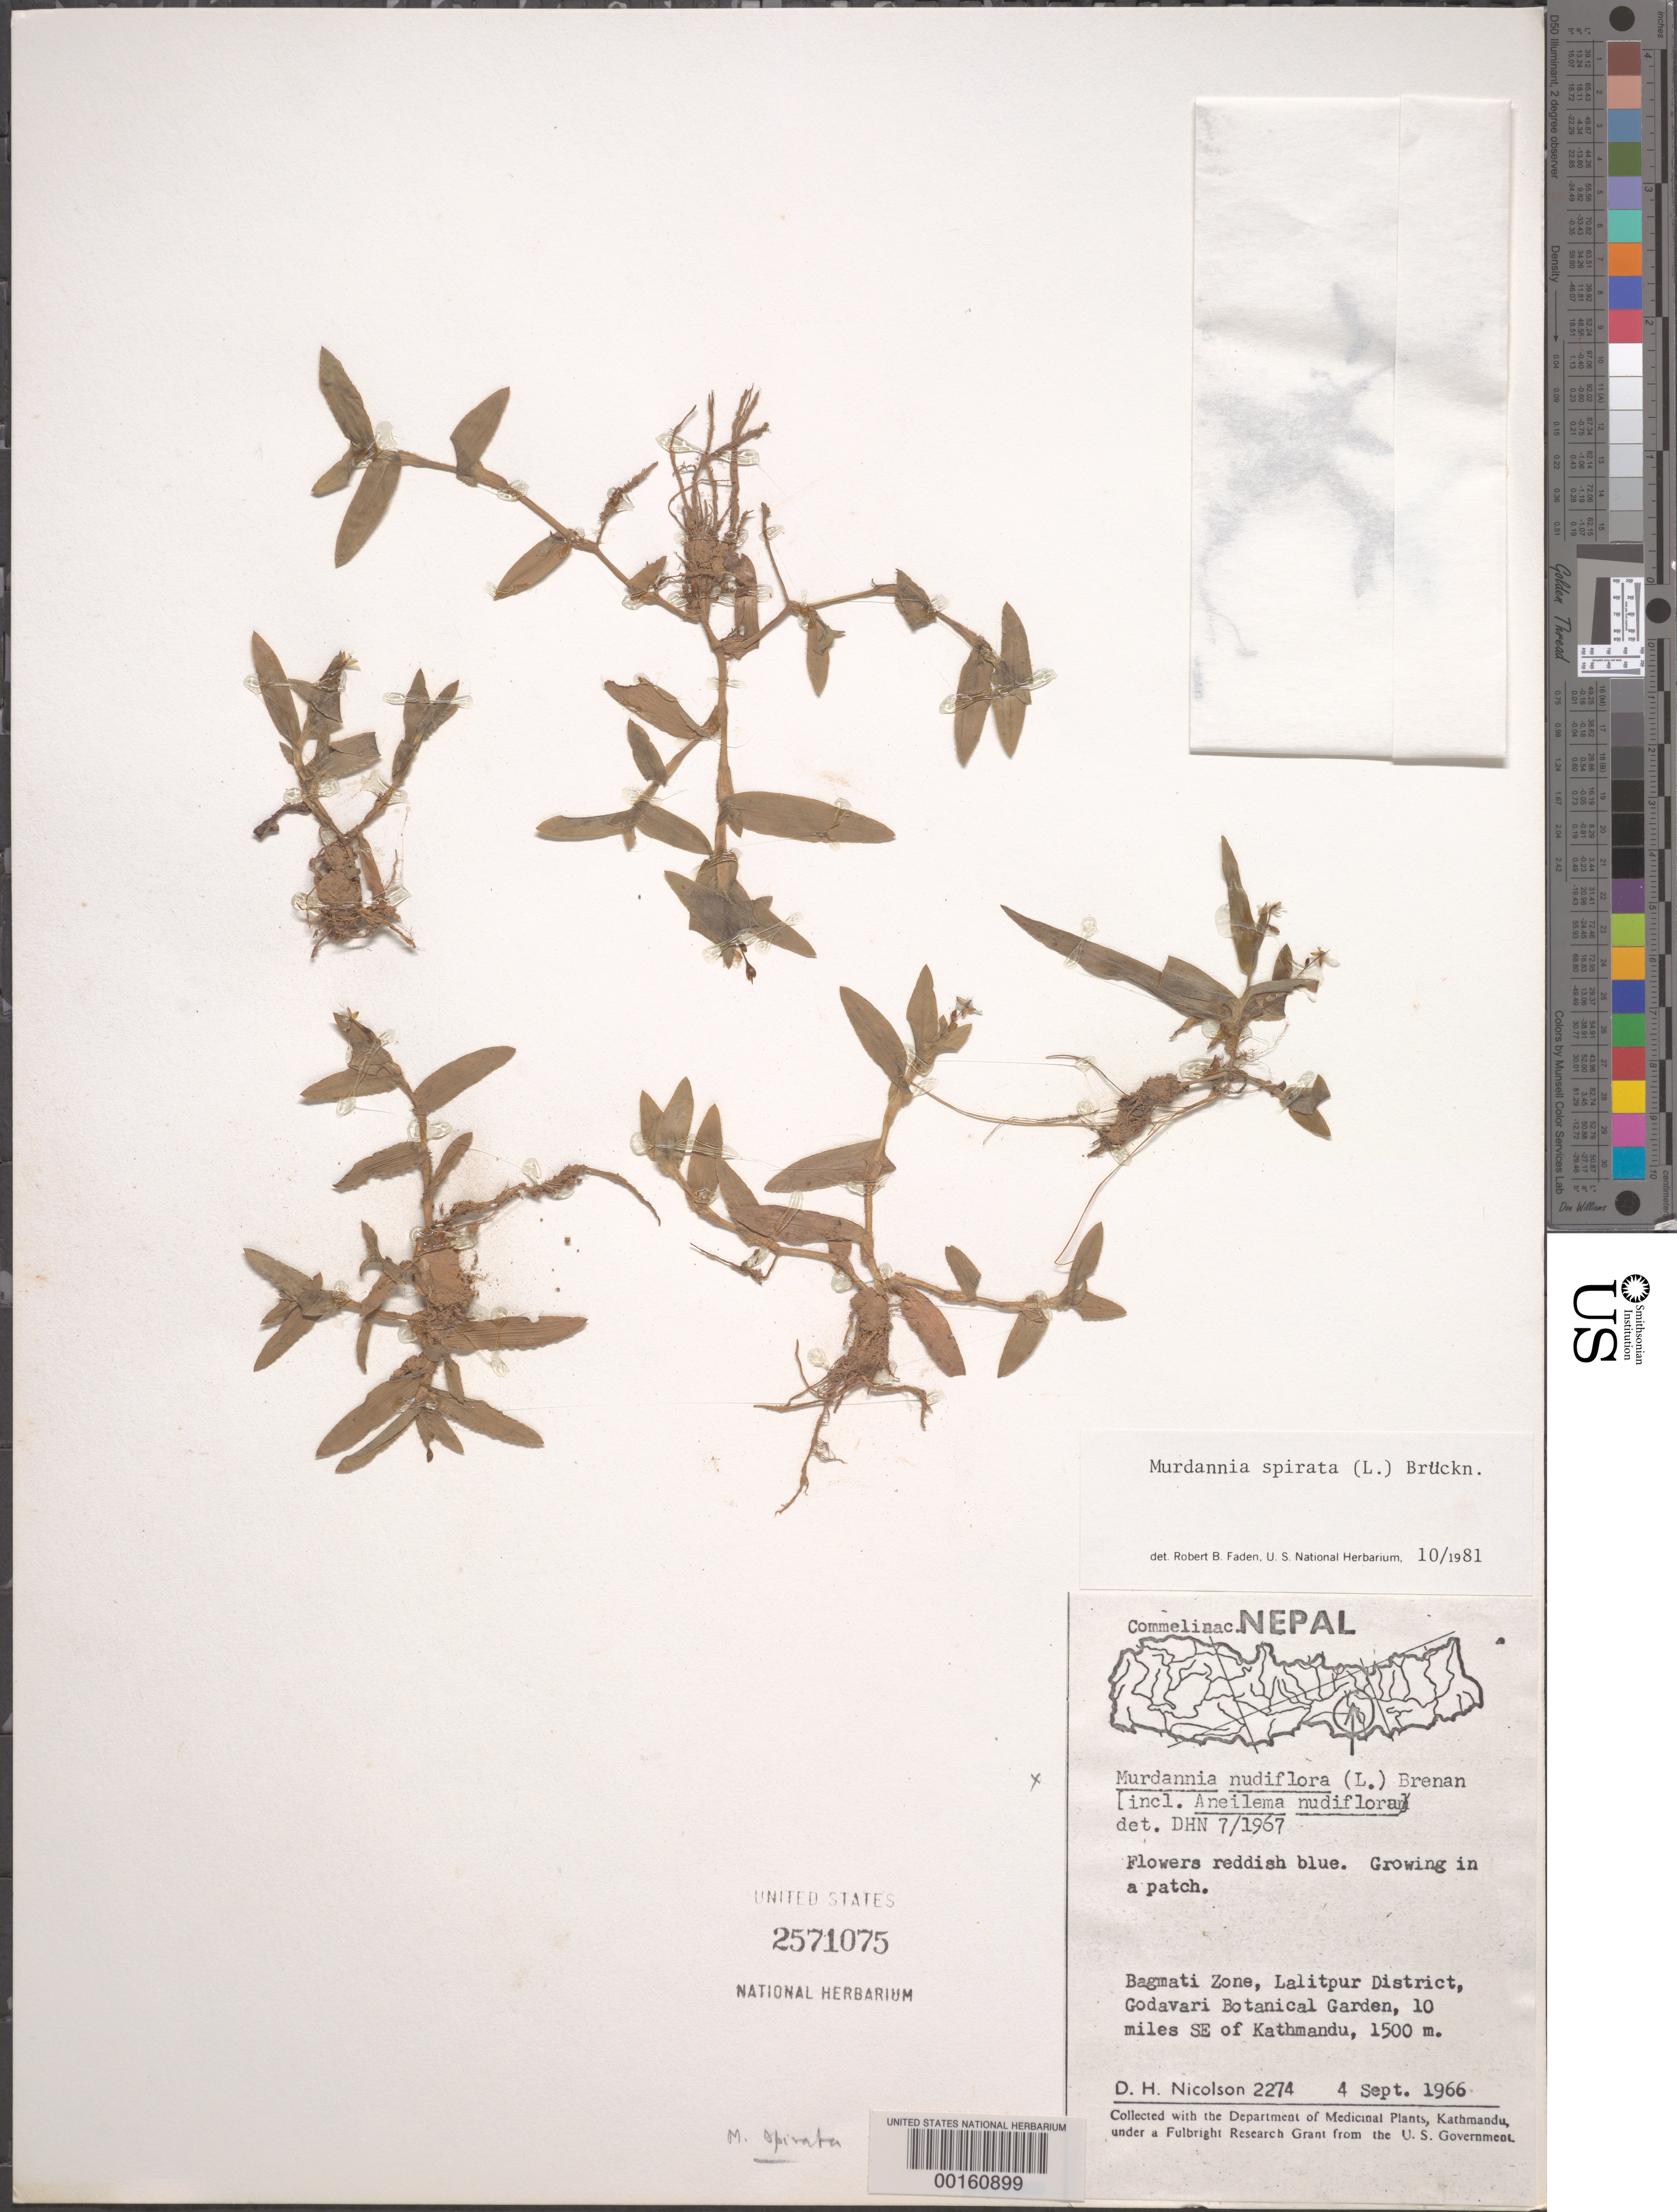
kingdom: Plantae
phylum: Tracheophyta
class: Liliopsida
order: Commelinales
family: Commelinaceae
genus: Murdannia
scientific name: Murdannia spirata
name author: (L.) G. Brückn.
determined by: Faden, Robert B., (US), Smithsonian Institution - National Museum of Natural History (UNITED STATES)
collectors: D. H. Nicolson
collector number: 2274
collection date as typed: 04 Sep 1966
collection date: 1966-09-04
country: Nepal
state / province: Bagmati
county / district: Lalitpur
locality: Se of kathmandu; godavari botanical garden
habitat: Cultivated patch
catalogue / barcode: US 2571075